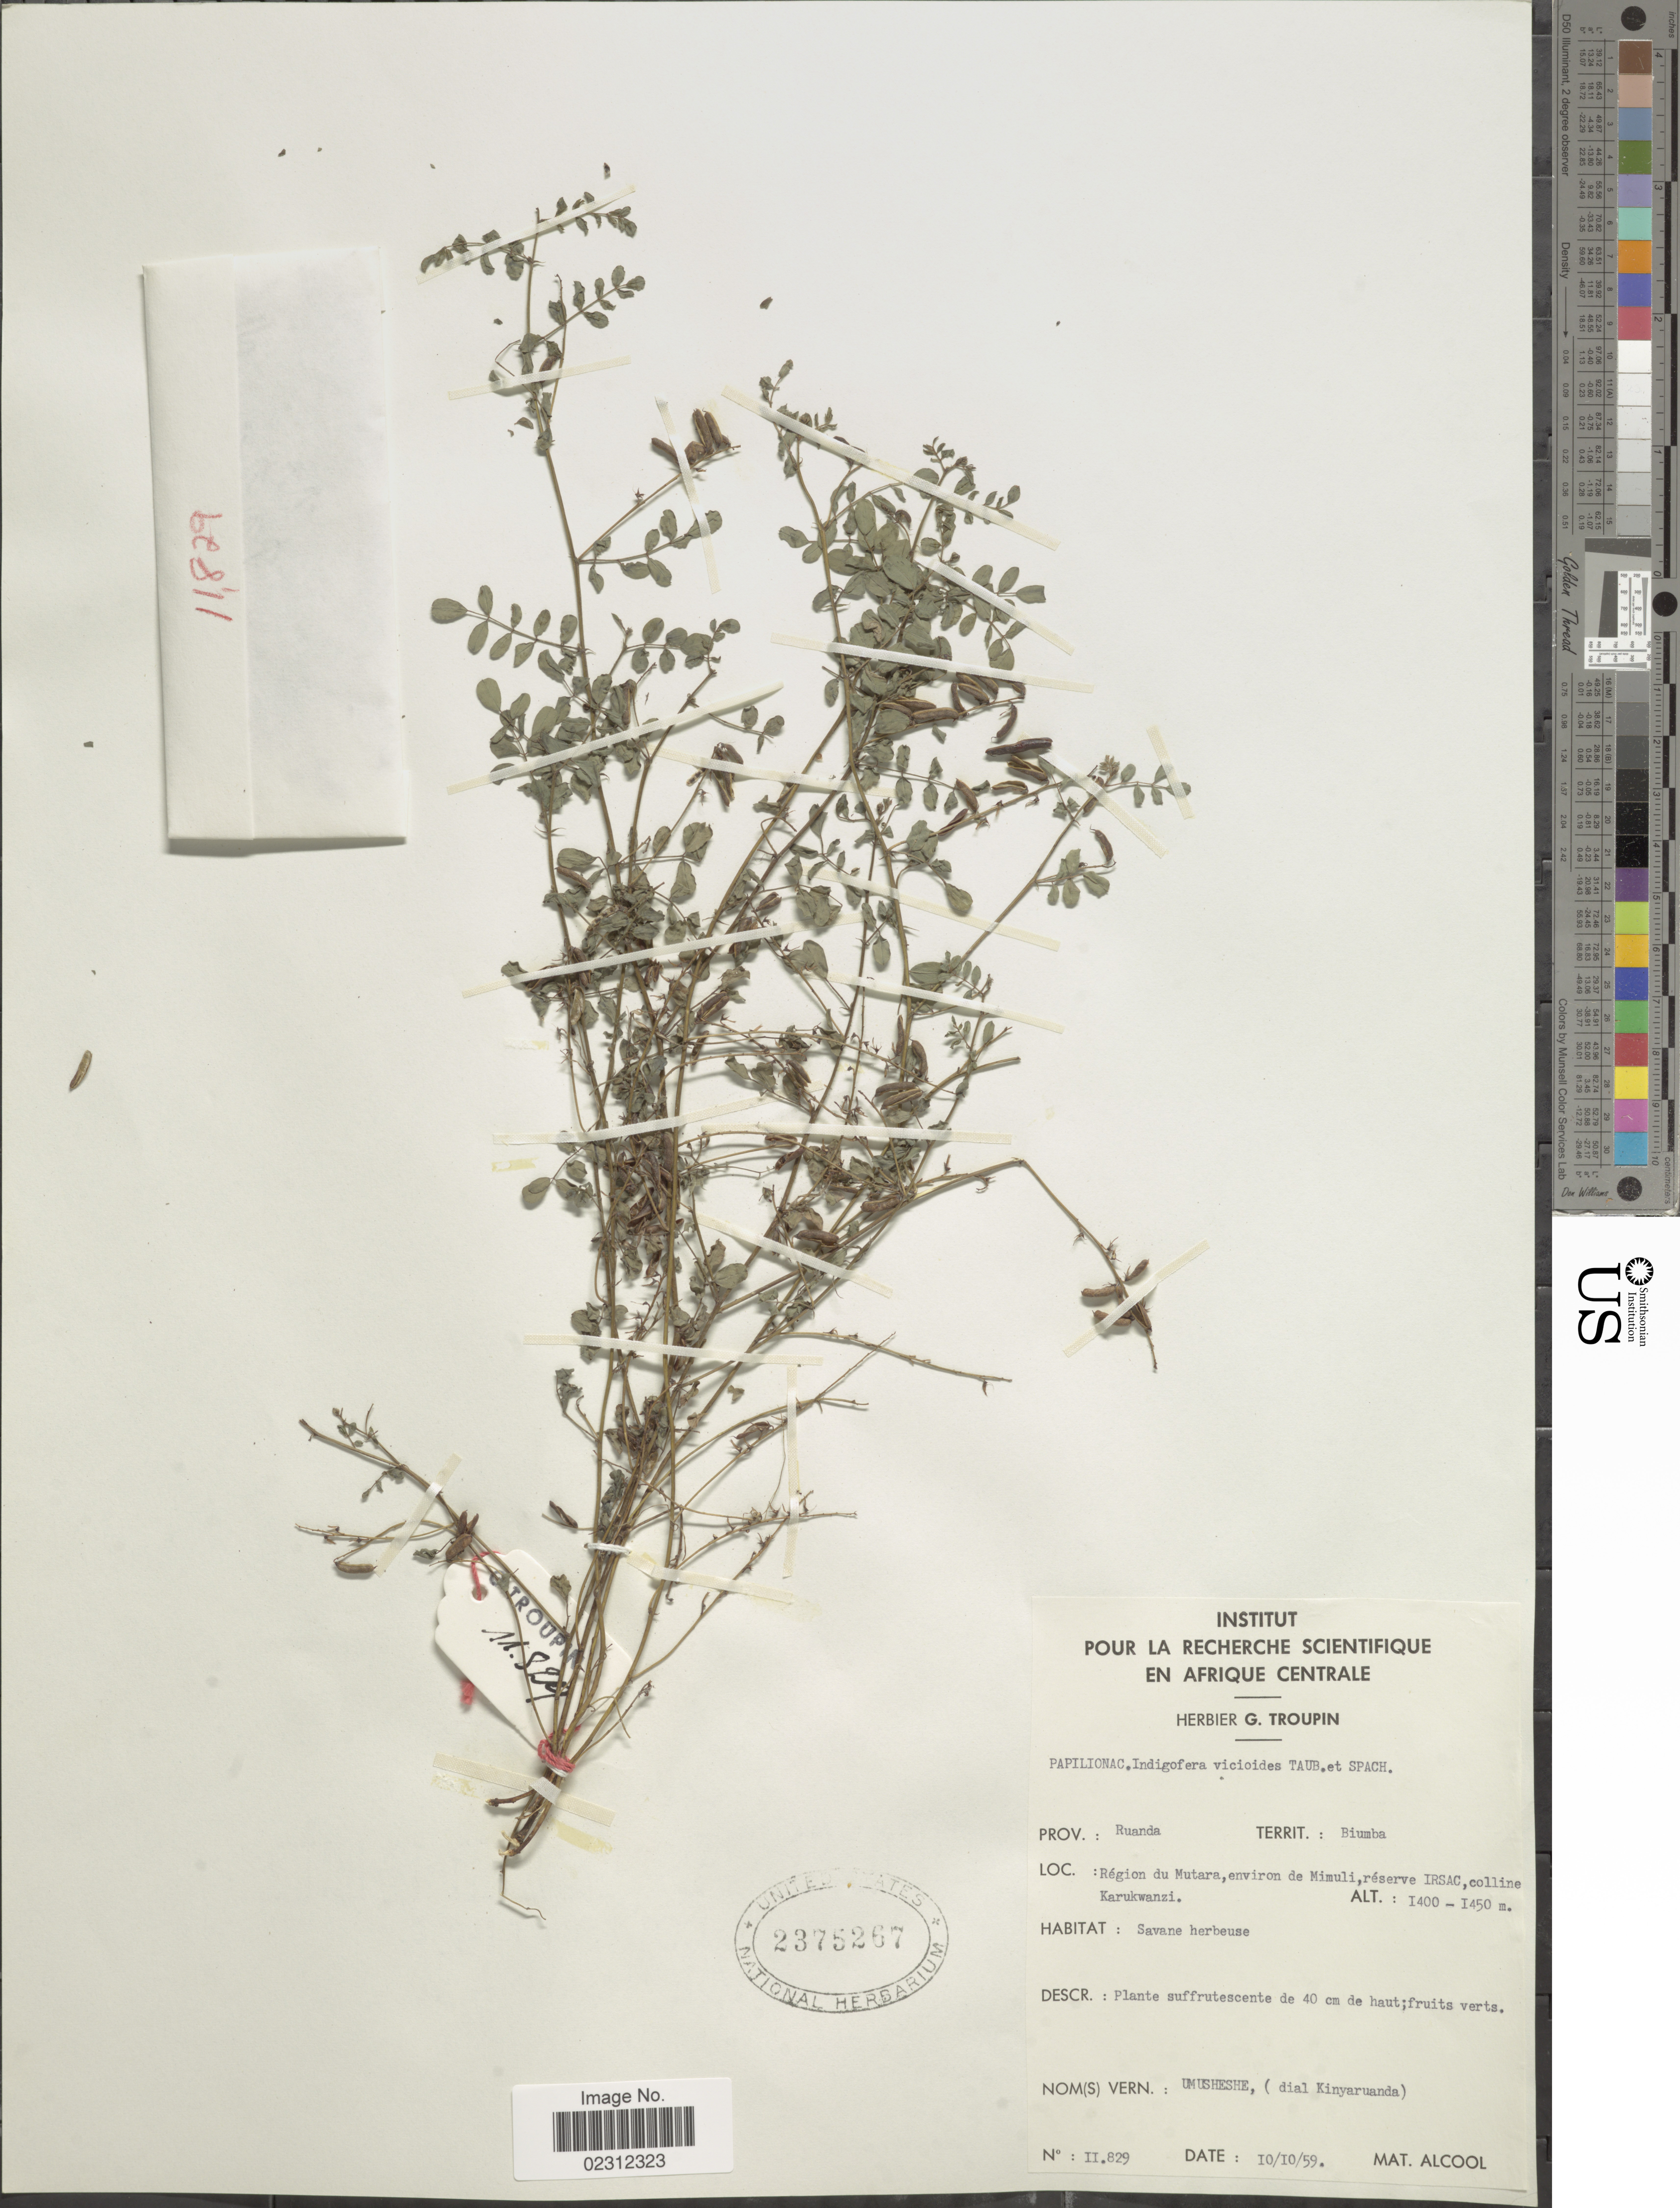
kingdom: Plantae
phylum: Tracheophyta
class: Magnoliopsida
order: Fabales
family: Fabaceae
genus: Indigofera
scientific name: Indigofera vicioides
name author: Jaub. & Spach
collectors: M. Alcool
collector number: II829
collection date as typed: Transcribed d/m/y: 10/10/59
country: Rwanda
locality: Prov. Ruanda, Territ: Biumba, Region du Mutara, environ de Mimuli, reserve Irsac, colline Karukwanzi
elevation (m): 1400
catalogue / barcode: US 2375267